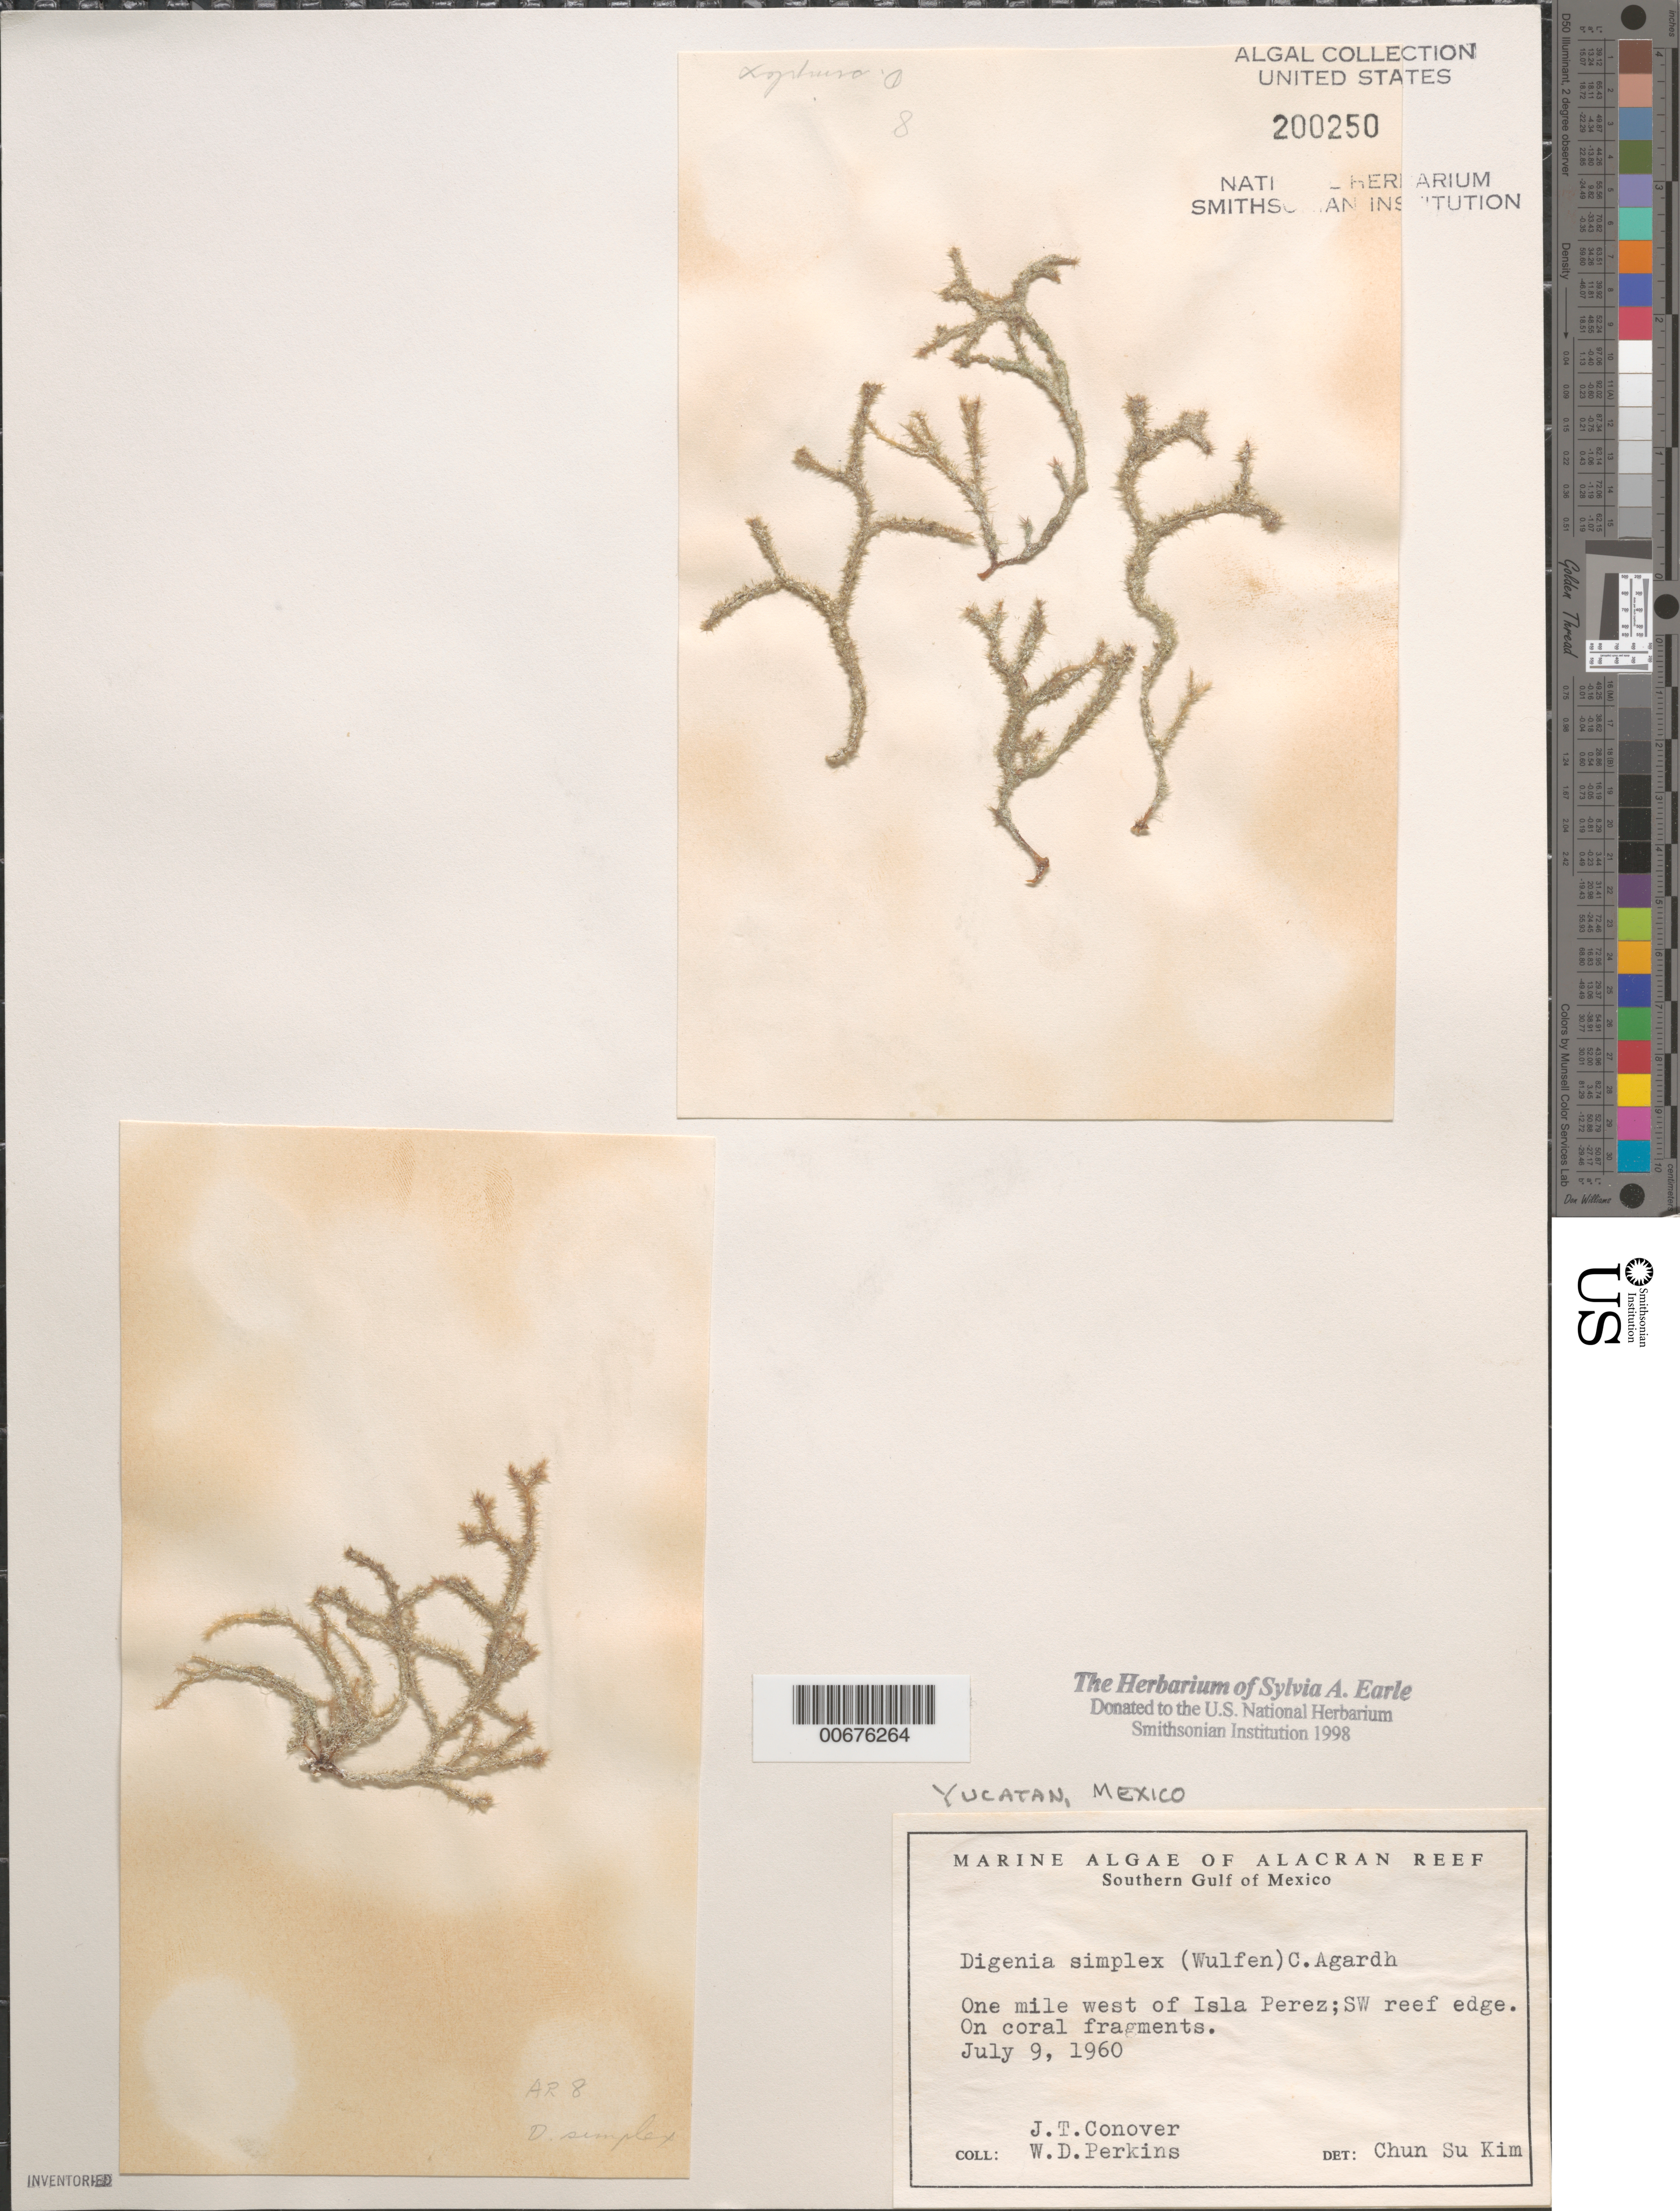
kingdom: Plantae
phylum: Rhodophyta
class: Florideophyceae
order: Ceramiales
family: Rhodomelaceae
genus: Digenea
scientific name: Digenea simplex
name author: (Wulfen) C. Agardh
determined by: Kim, Chun Su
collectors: J. T. Conover & W. D. Perkins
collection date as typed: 09 Jul 1960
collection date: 1960-07-09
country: Mexico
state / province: Yucatan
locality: Alacran Reef, 1 mile west of Isla Perez, southern Gulf of Mexico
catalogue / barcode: US 200250